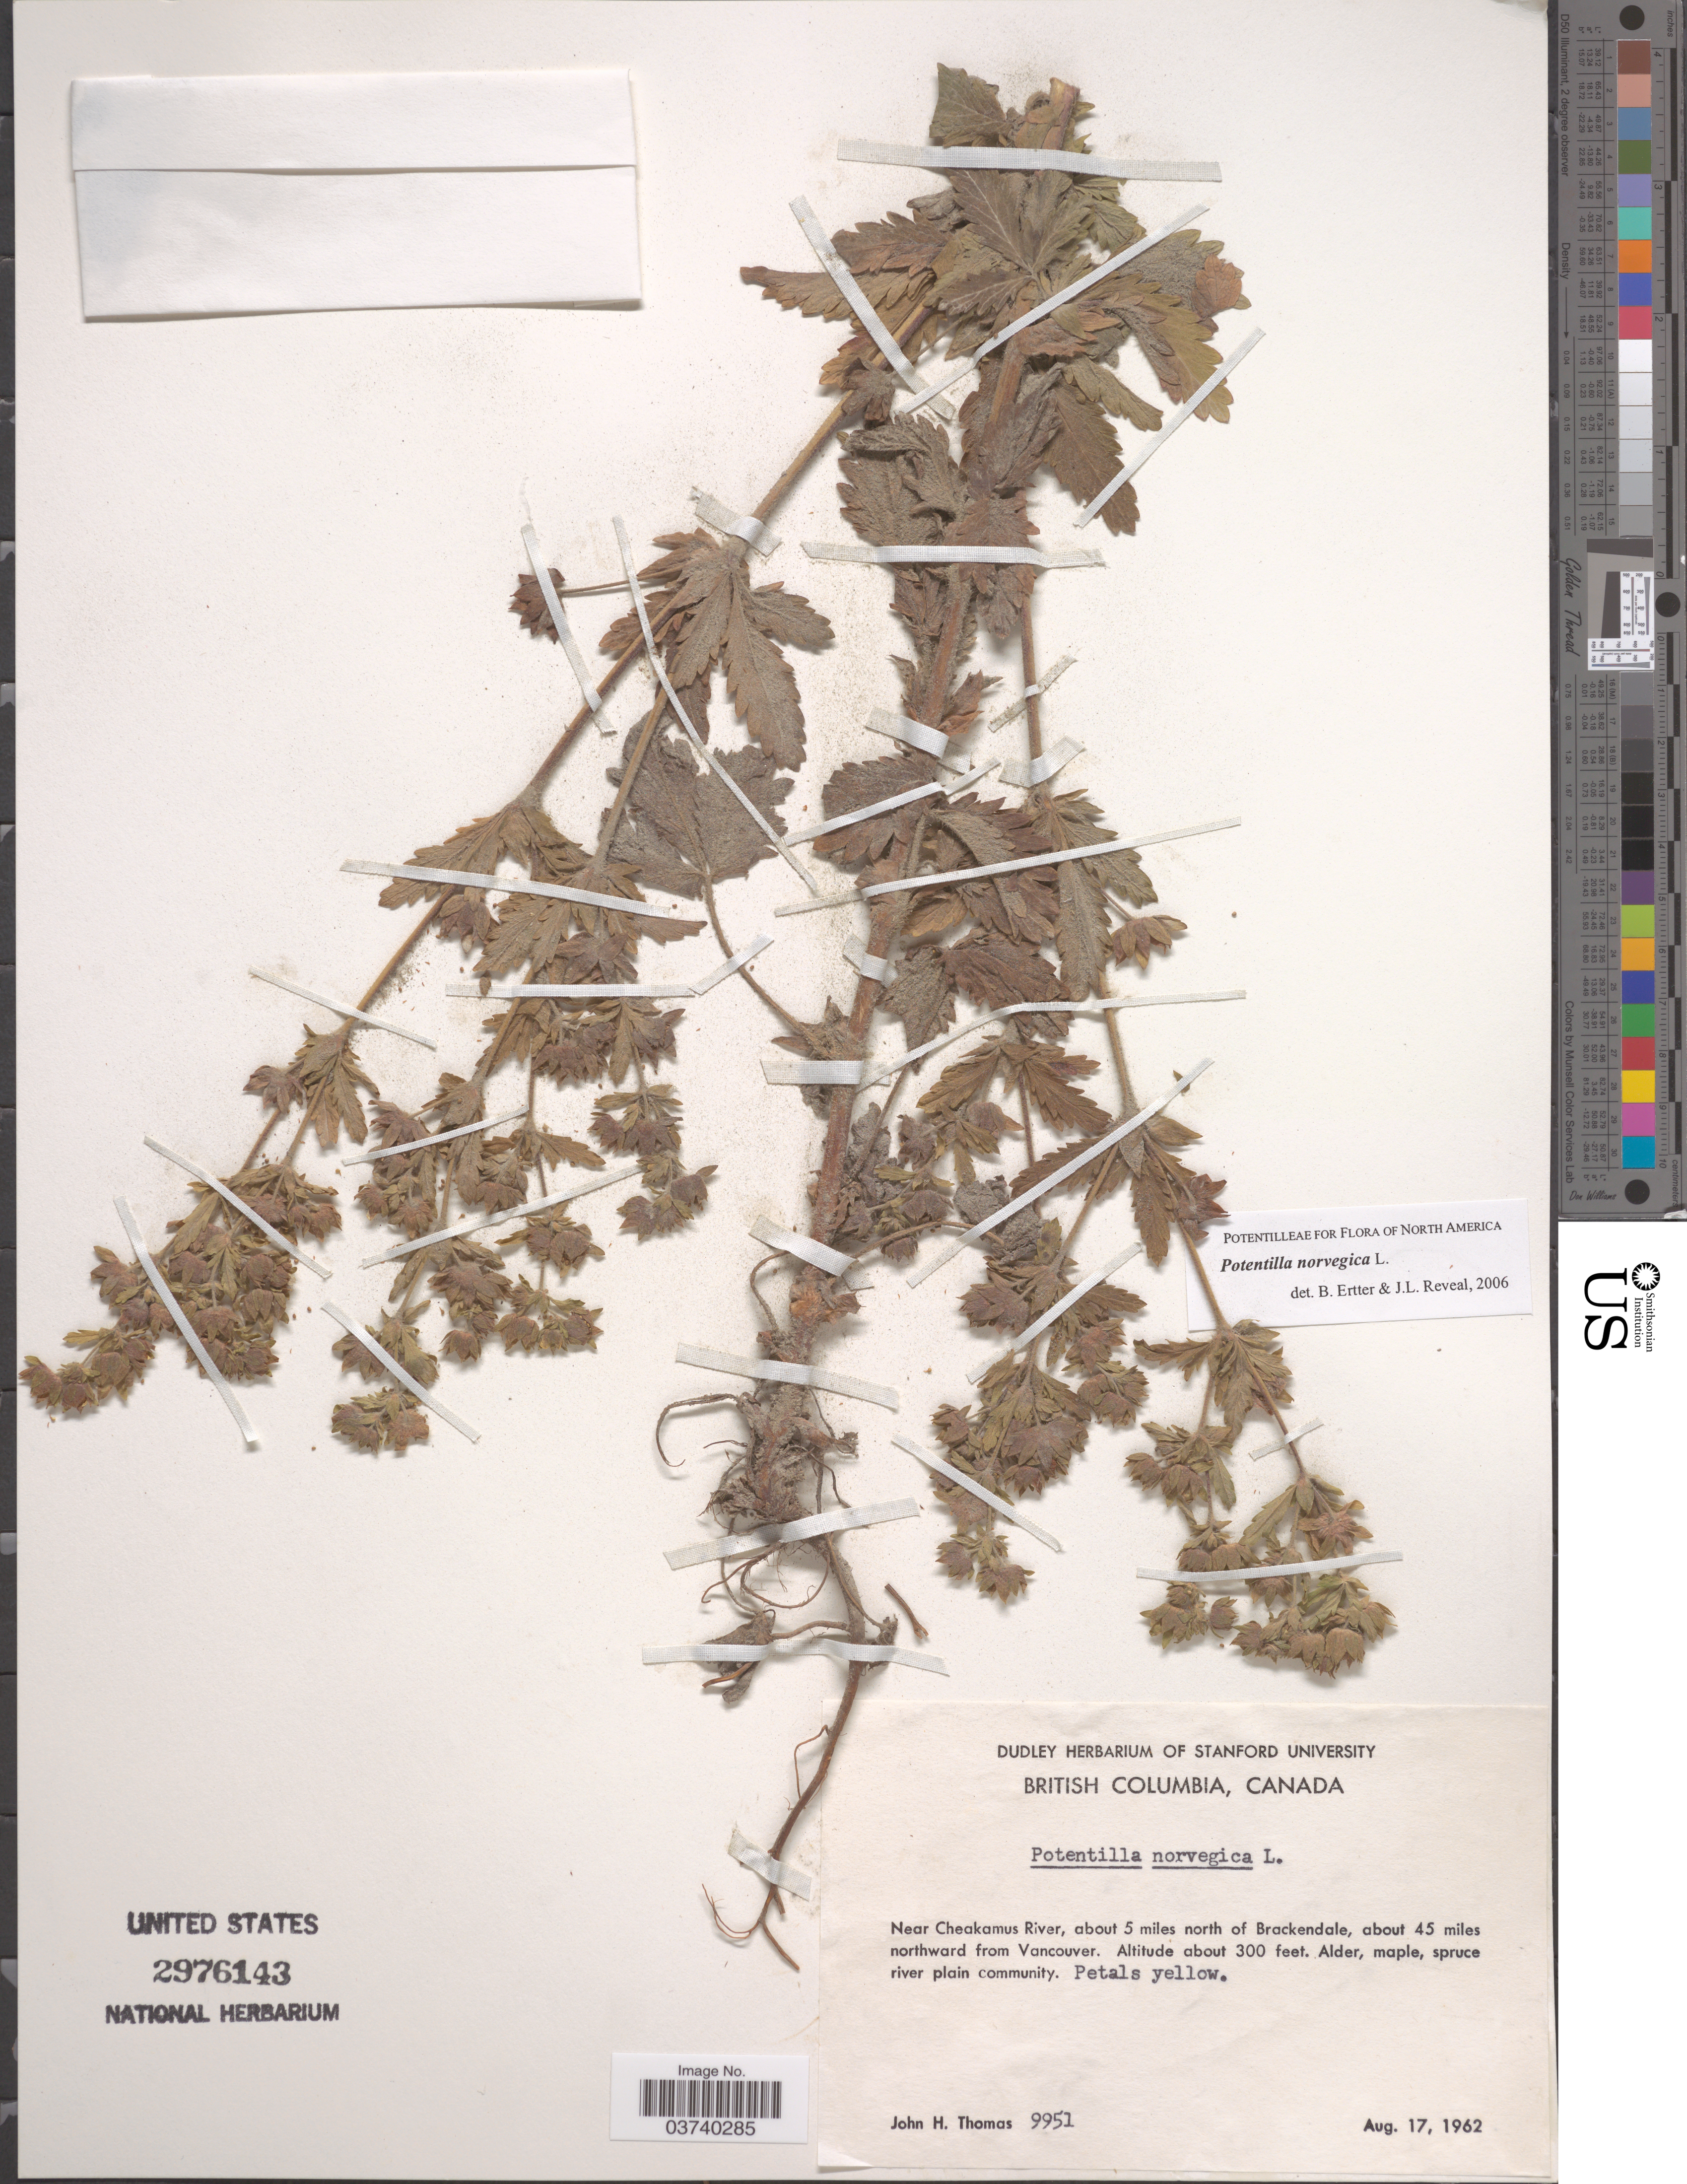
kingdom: Plantae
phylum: Tracheophyta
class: Magnoliopsida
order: Rosales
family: Rosaceae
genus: Potentilla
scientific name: Potentilla norvegica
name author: L.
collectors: J. H. Thomas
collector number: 9951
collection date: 1962-08-17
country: Canada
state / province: British Columbia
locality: Near Cheakamus River, about 5 miles north of Brackendale, about 45 miles northward from Vancouver.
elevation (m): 91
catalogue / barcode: US 2976143